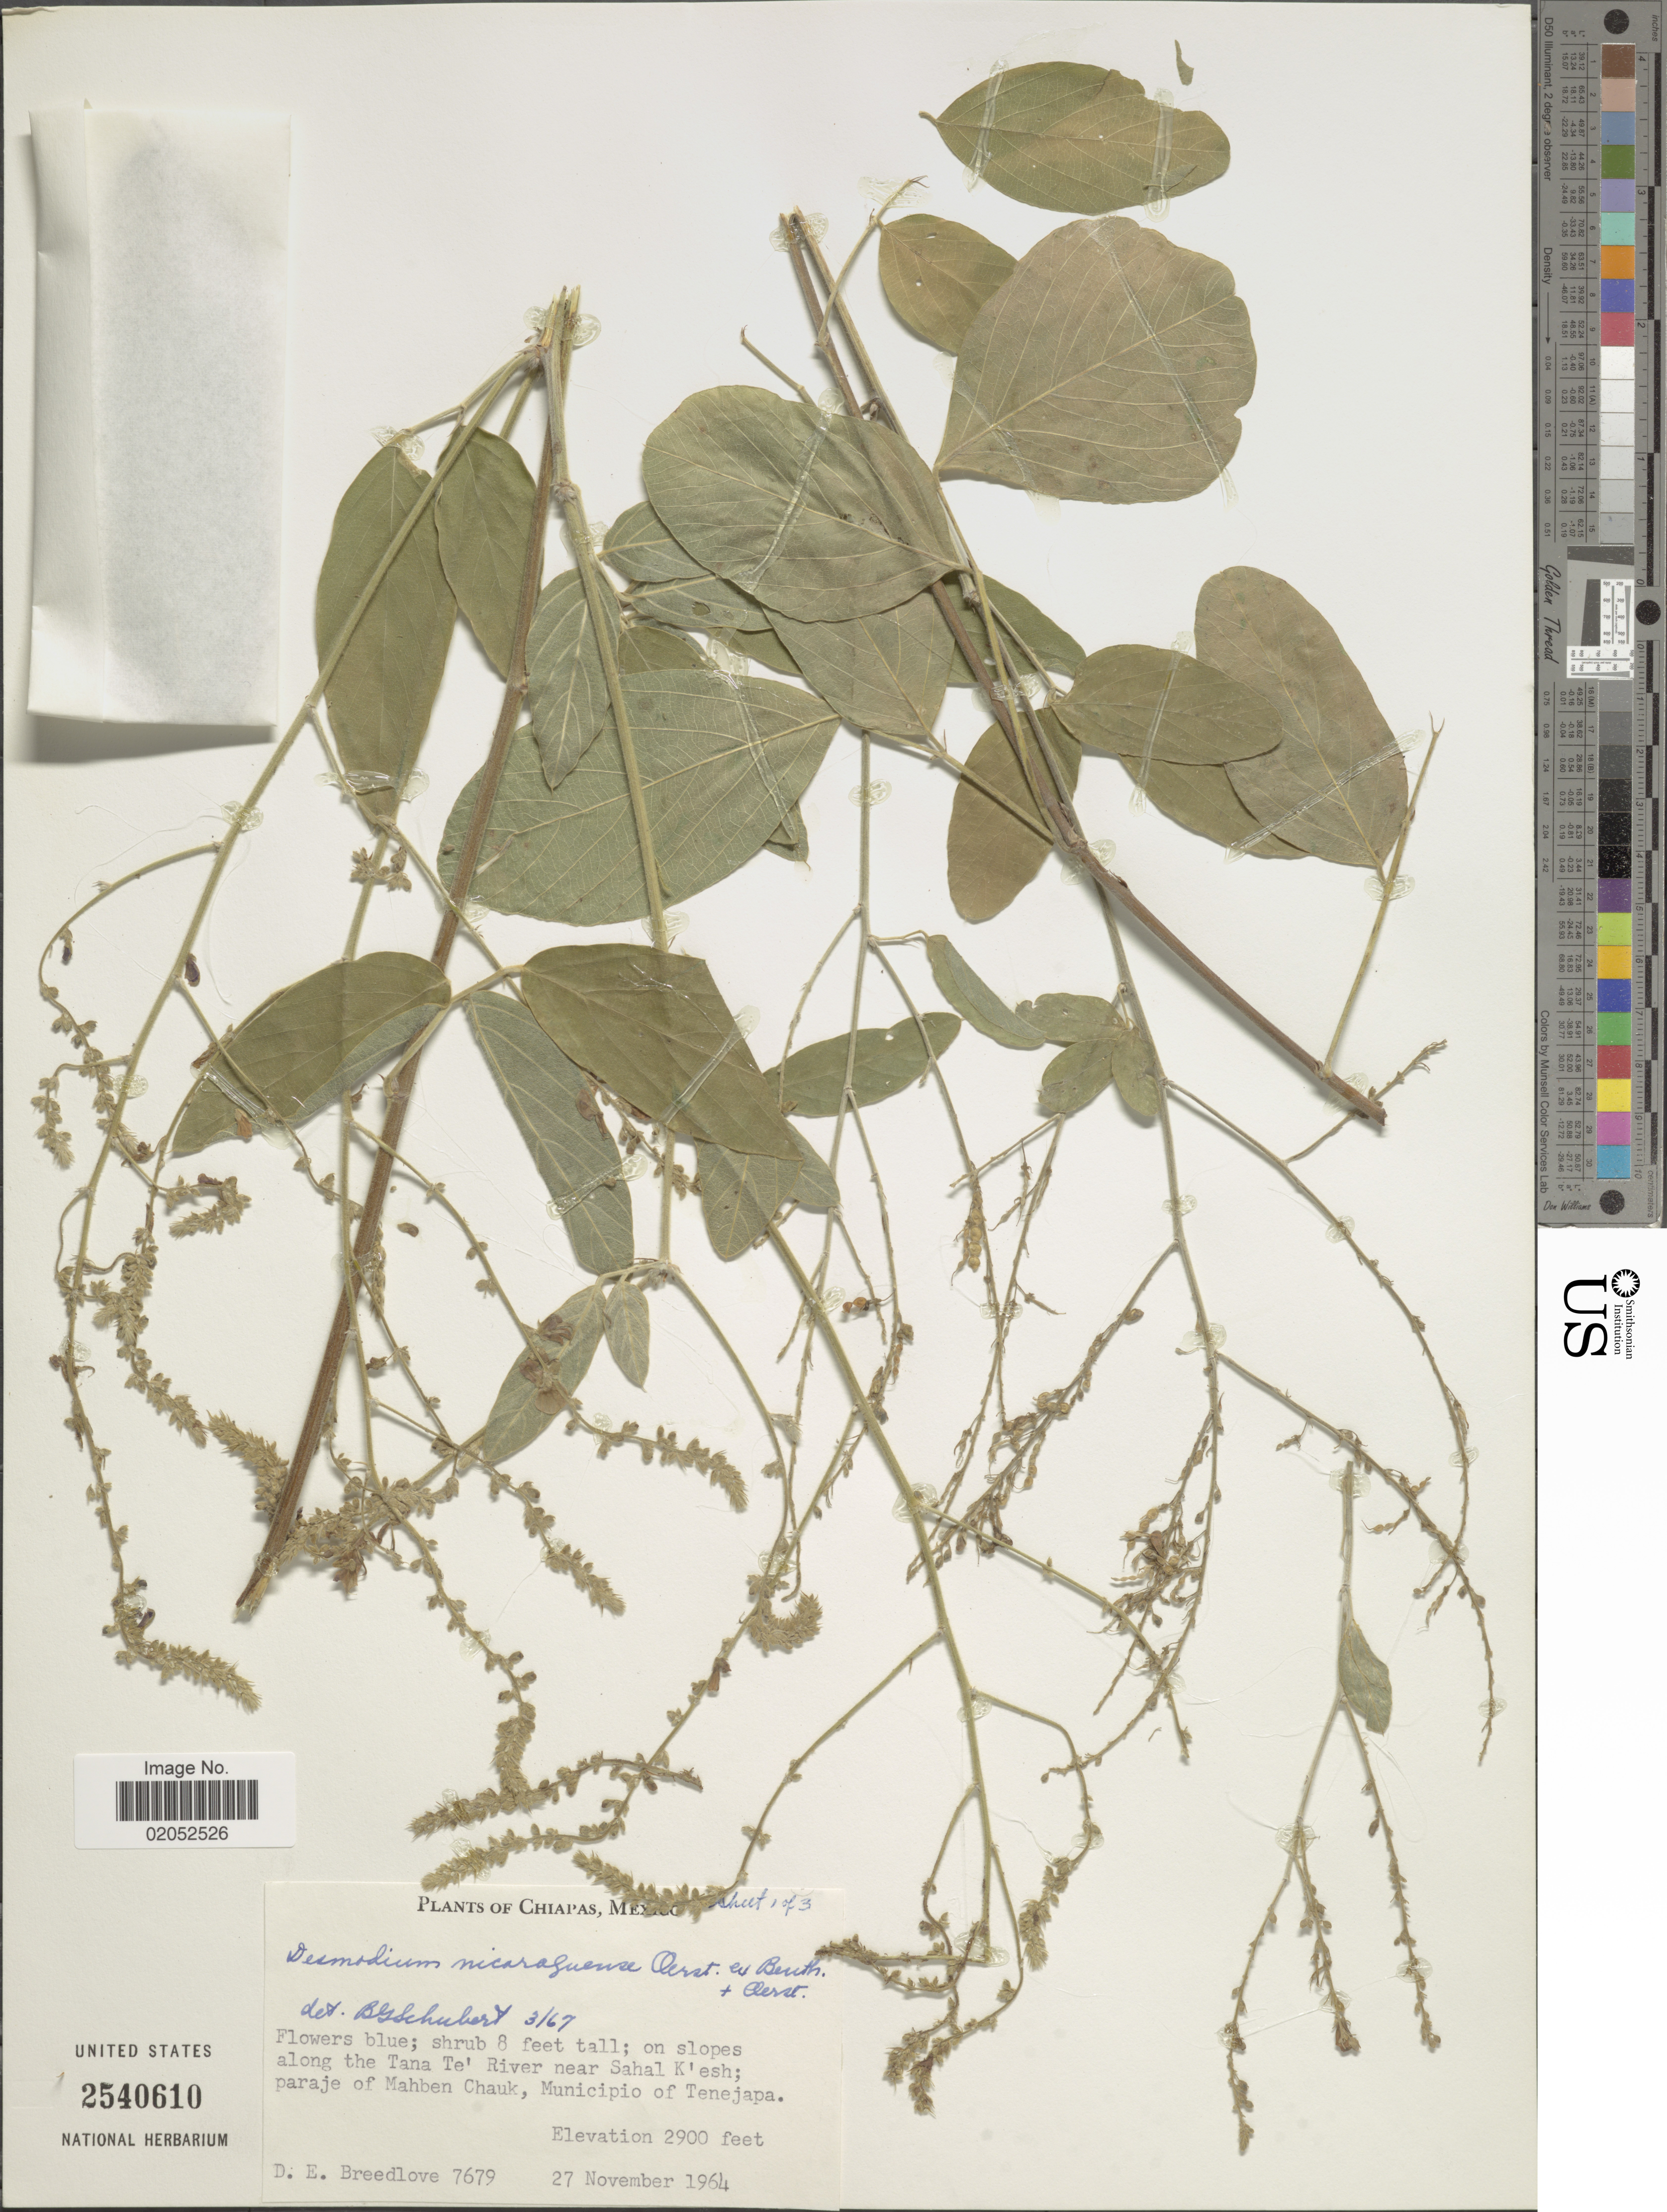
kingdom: Plantae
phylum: Tracheophyta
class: Magnoliopsida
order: Fabales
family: Fabaceae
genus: Desmodium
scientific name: Desmodium nicaraguense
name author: Oerst.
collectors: D. E. Breedlove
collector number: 7679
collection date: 1964-11-27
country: Mexico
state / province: Chiapas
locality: On slopes along the Tana Te' River near Sahal K'esh; paraje of Mahben Chauk, Municipio of Tenejapa.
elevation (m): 884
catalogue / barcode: US 2540610